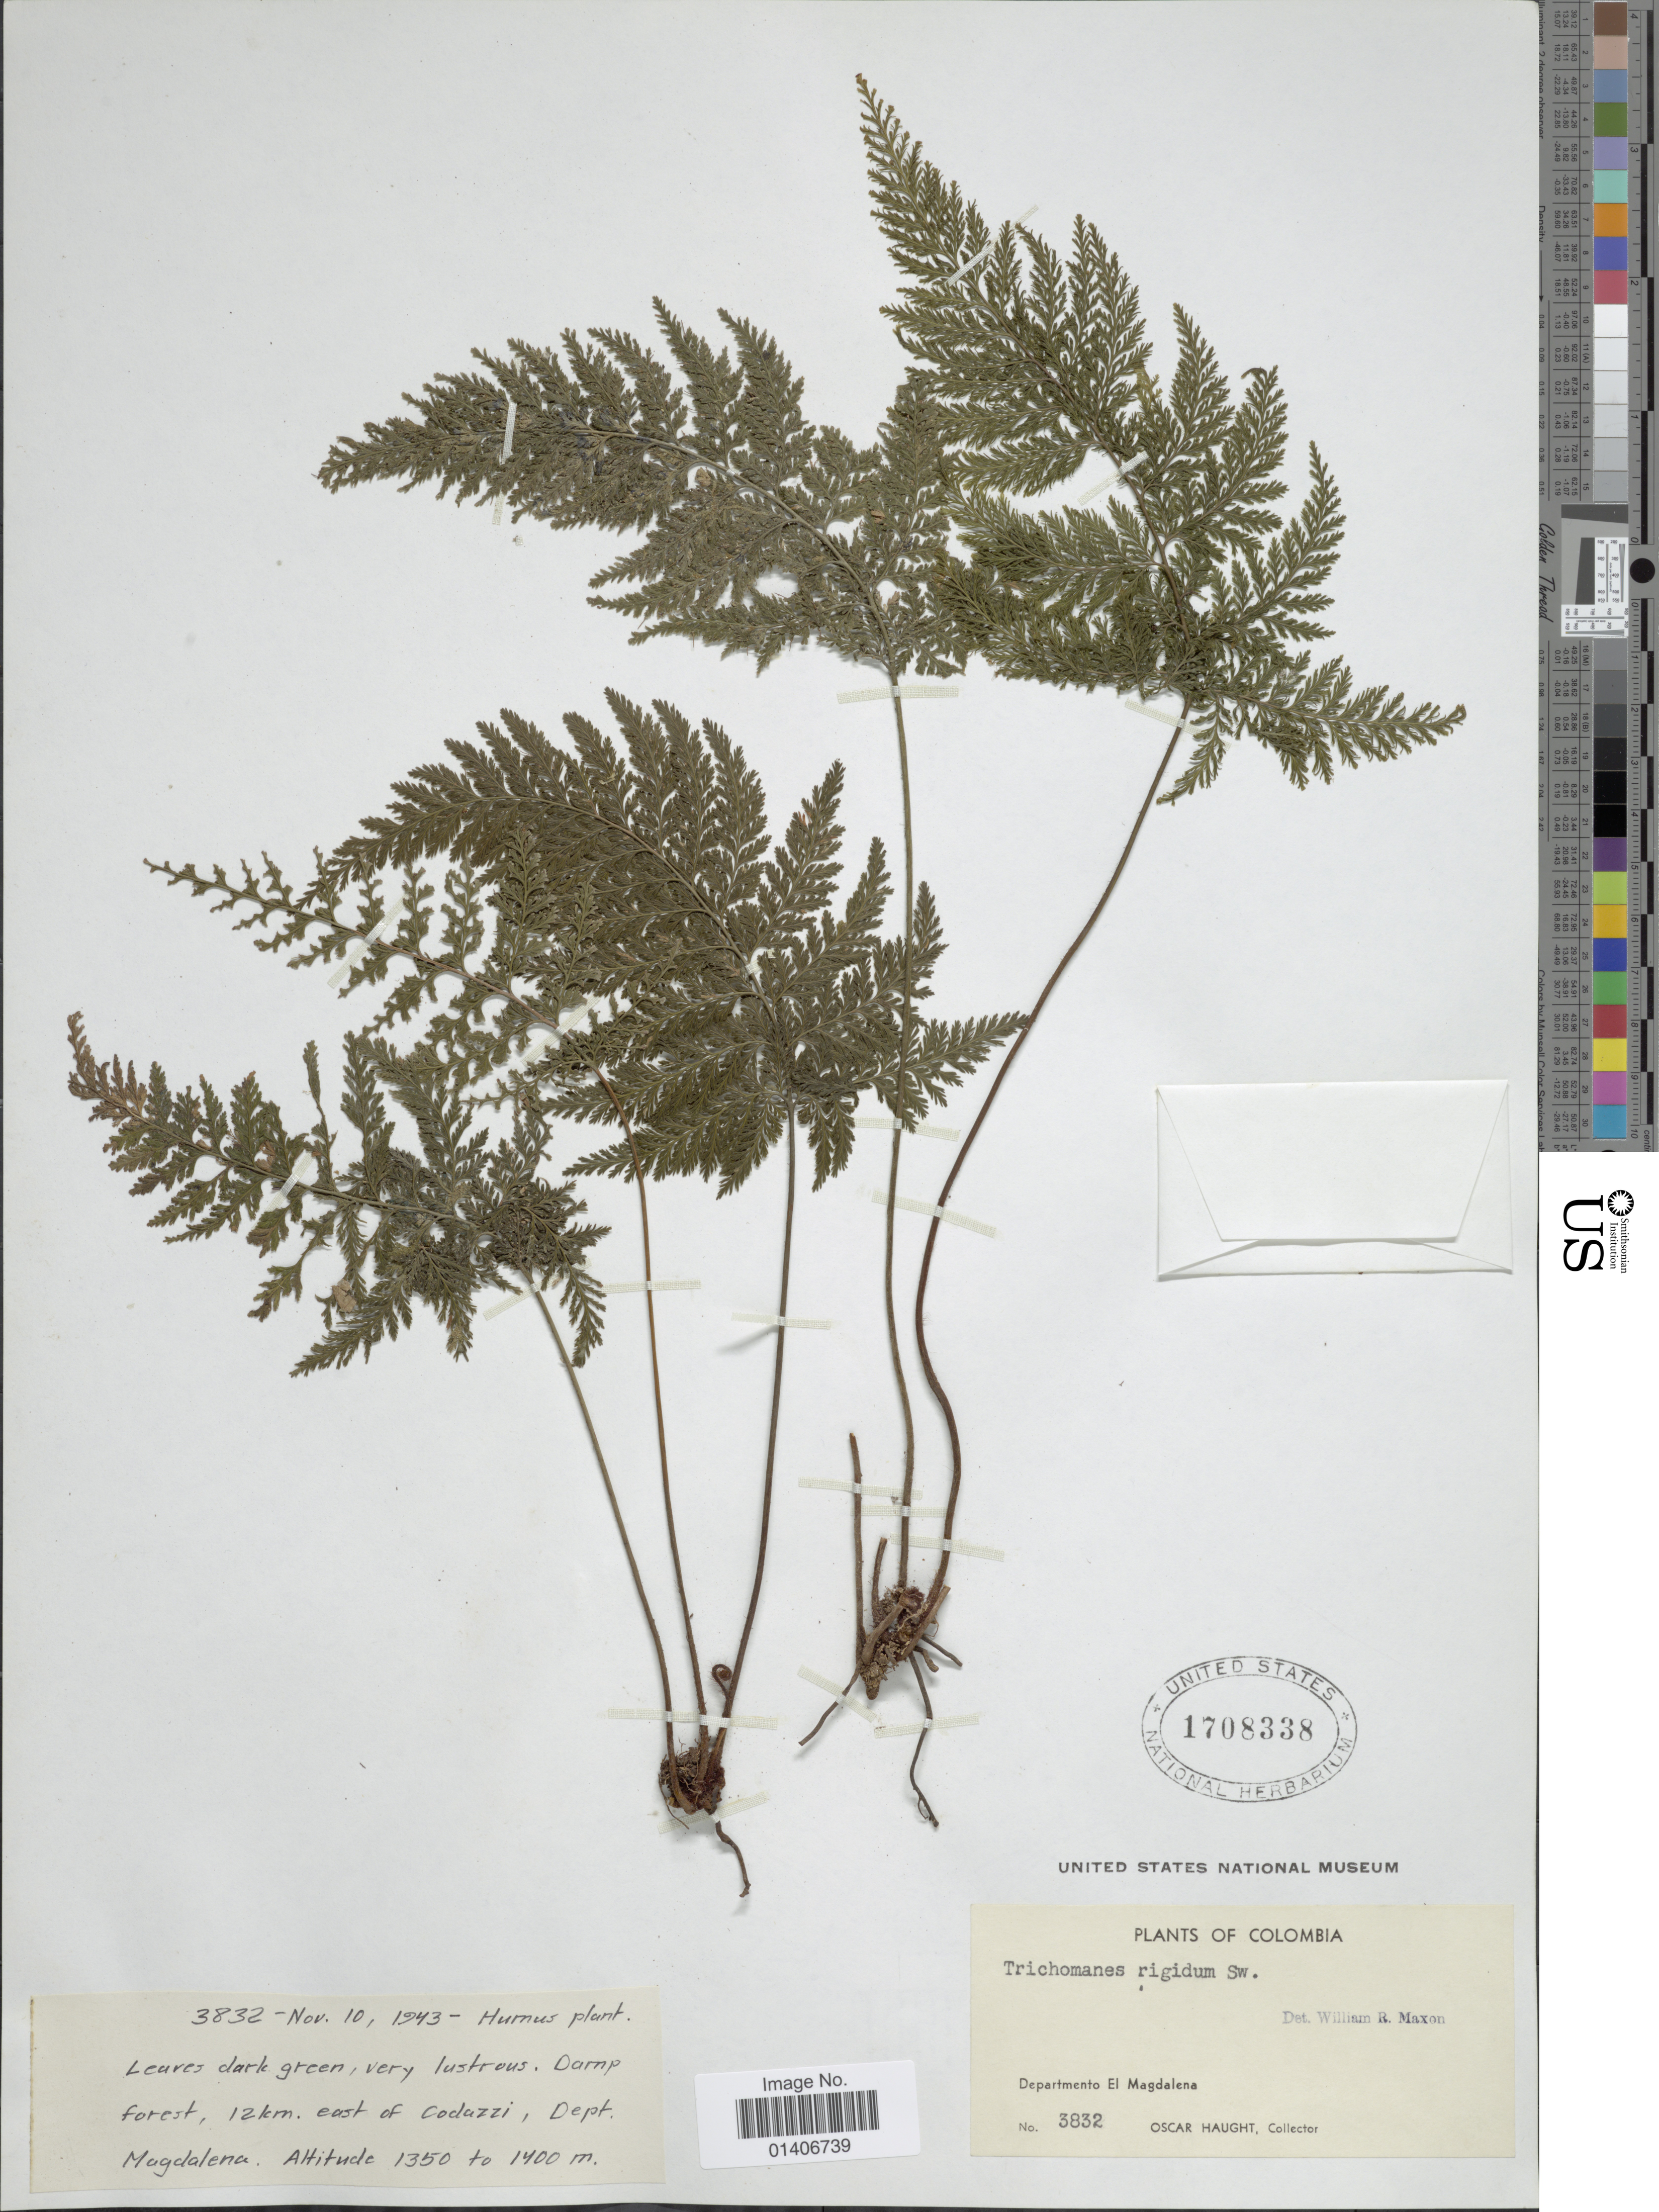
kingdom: Plantae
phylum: Tracheophyta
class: Polypodiopsida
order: Hymenophyllales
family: Hymenophyllaceae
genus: Abrodictyum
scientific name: Abrodictyum rigidum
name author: (Sw.) Ebihara & Dubuisson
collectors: O. L. Haught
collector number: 3832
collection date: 1943-11-10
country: Colombia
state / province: Magdalena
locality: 12km east of Coduzzi, Dept Magdalena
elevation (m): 1350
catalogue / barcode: US 1708338